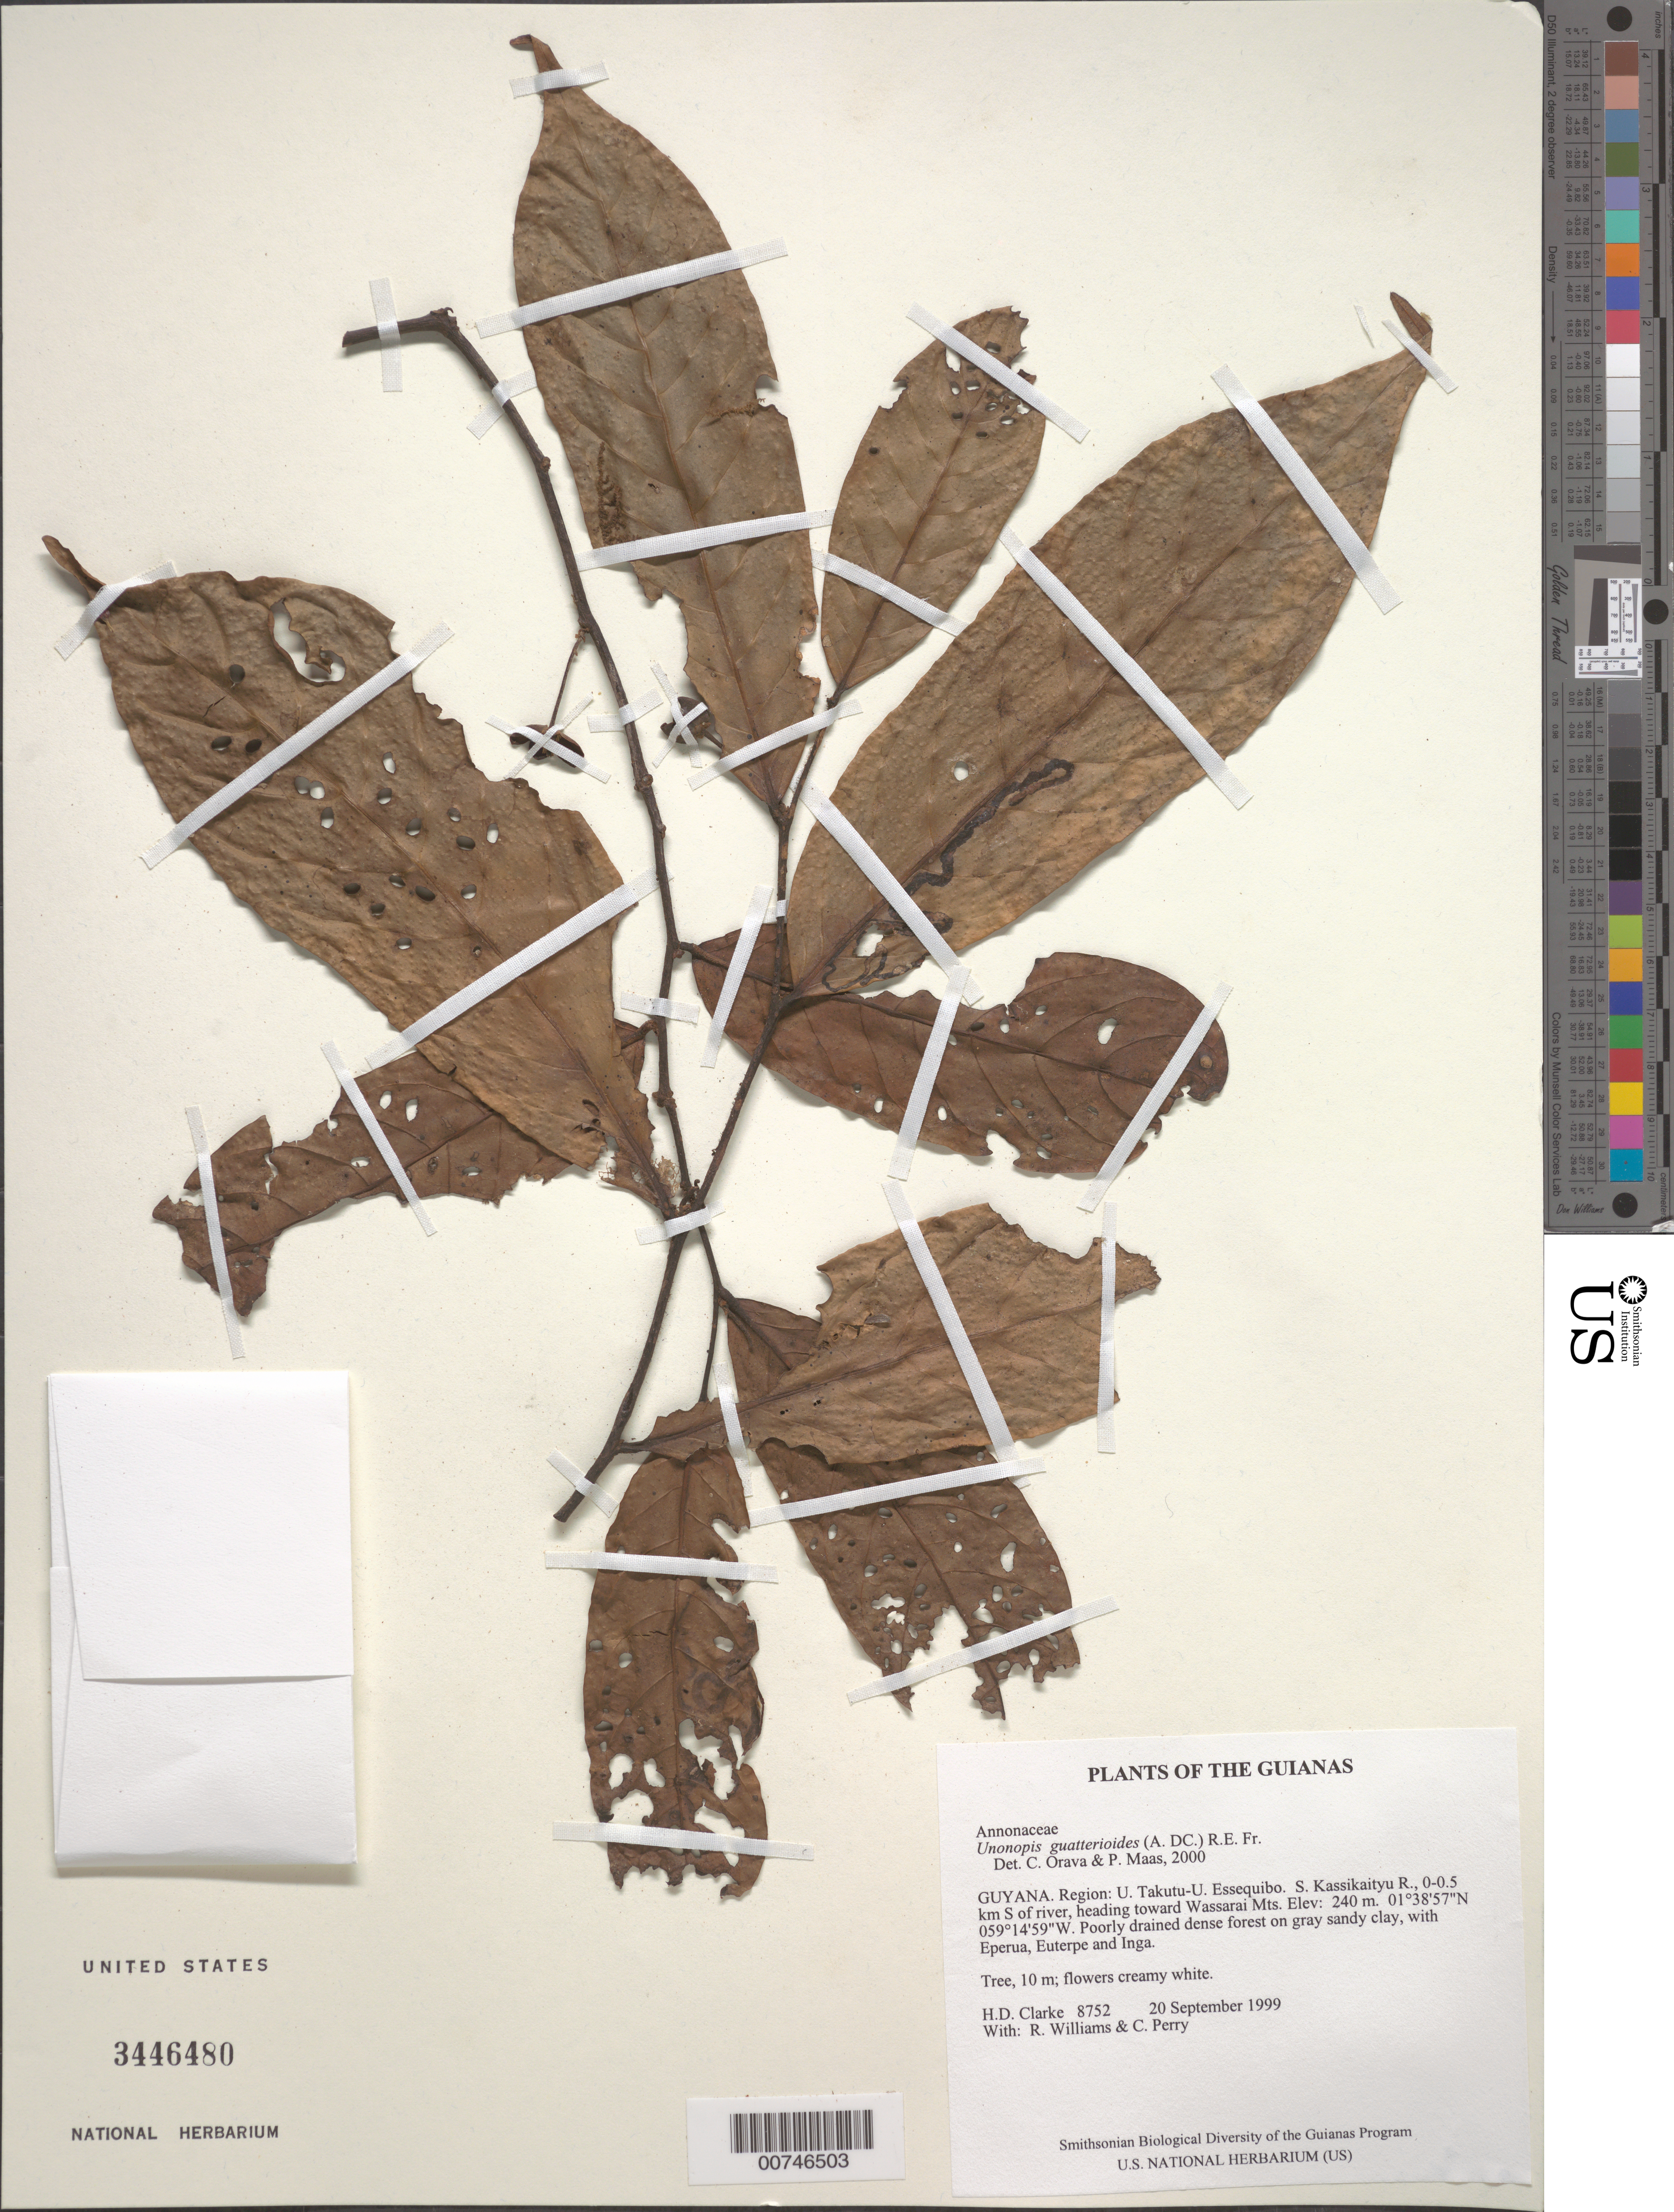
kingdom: Plantae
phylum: Tracheophyta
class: Magnoliopsida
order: Magnoliales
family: Annonaceae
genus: Unonopsis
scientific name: Unonopsis guatterioides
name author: (A. DC.) R.E. Fr.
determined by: Orava, C.; Maas, P. J.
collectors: H. D. Clarke, R. Williams & C. Perry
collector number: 8752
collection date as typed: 20 September 1999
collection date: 1999-09-20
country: Guyana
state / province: U. Takutu-U. Essequibo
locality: S. Kassikaityu R., 0-0.5 km S of river, heading toward Wassarai Mts.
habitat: Poorly drained dense forest on gray sandy clay, with Eperua, Euterpe and Inga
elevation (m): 240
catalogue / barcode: US 3446480